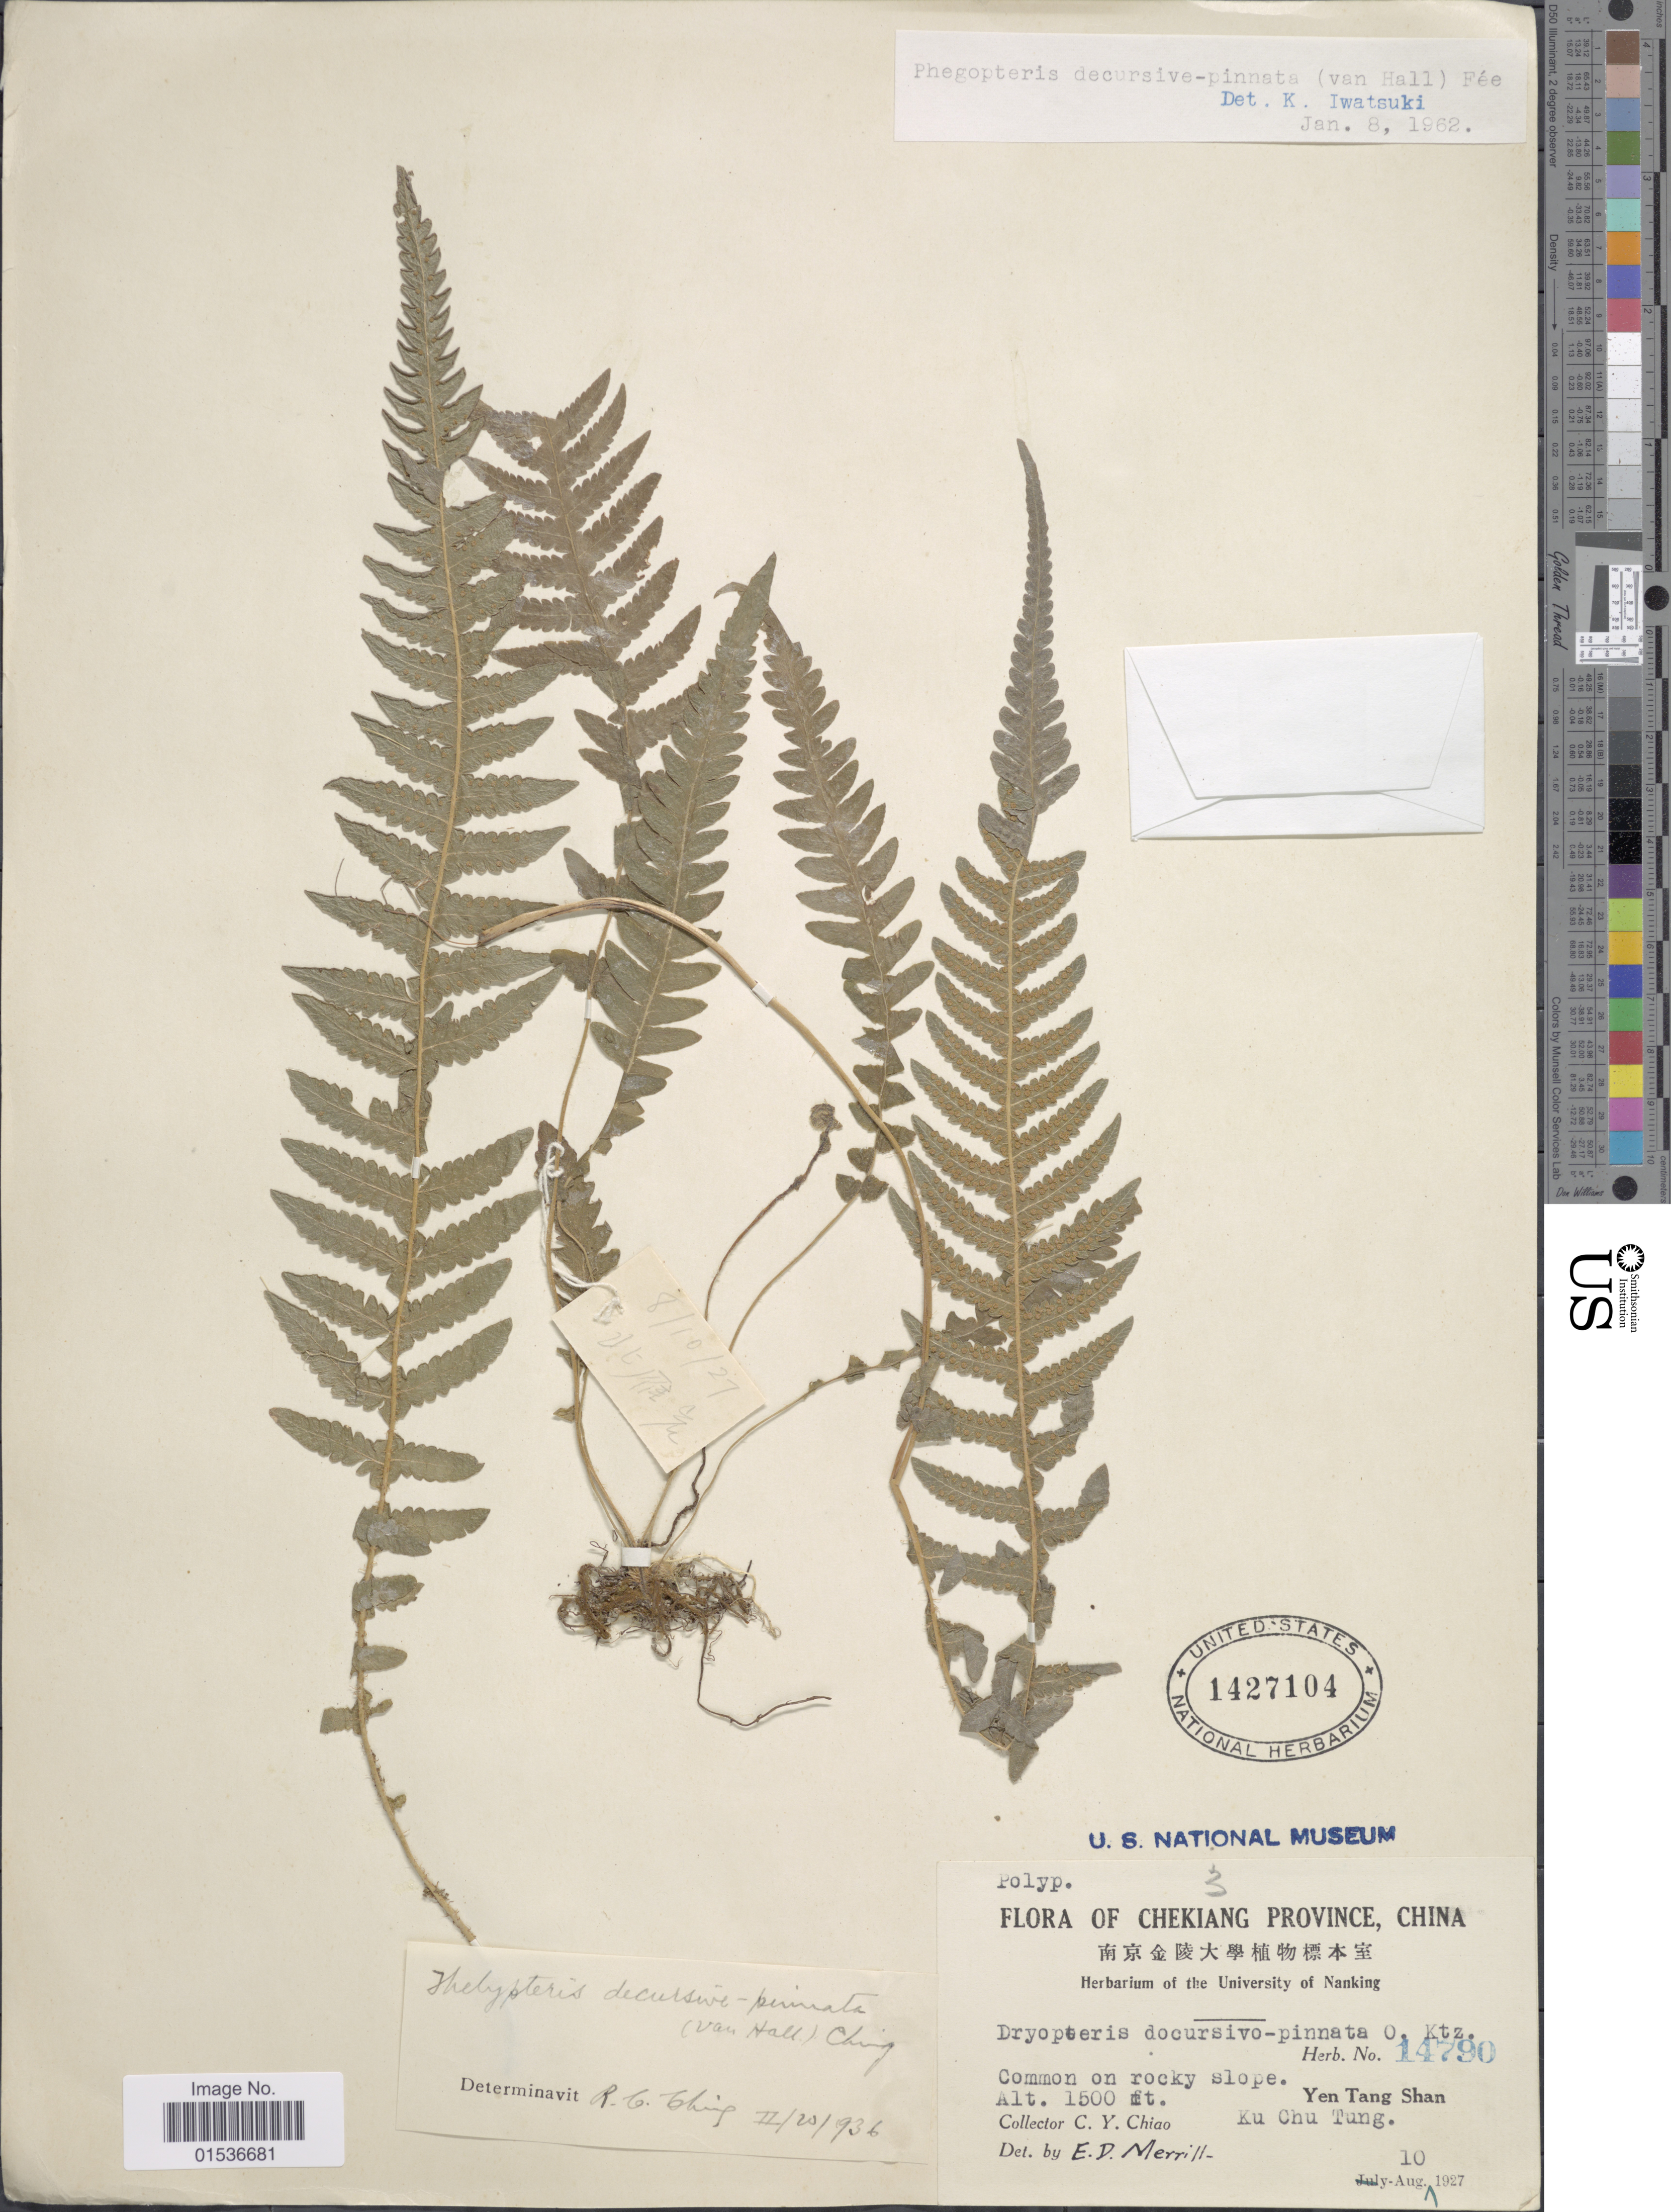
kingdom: Plantae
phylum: Tracheophyta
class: Polypodiopsida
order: Polypodiales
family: Thelypteridaceae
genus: Phegopteris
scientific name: Phegopteris decursivepinnata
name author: (H.C. Hall) Fée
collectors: C. Y. Chiao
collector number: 14790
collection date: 1927-08-10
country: China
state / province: Zhejiang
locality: Chekiang Province, China. Yen Tang Shan. Ku Chu Tung.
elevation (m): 457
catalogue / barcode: US 1427104